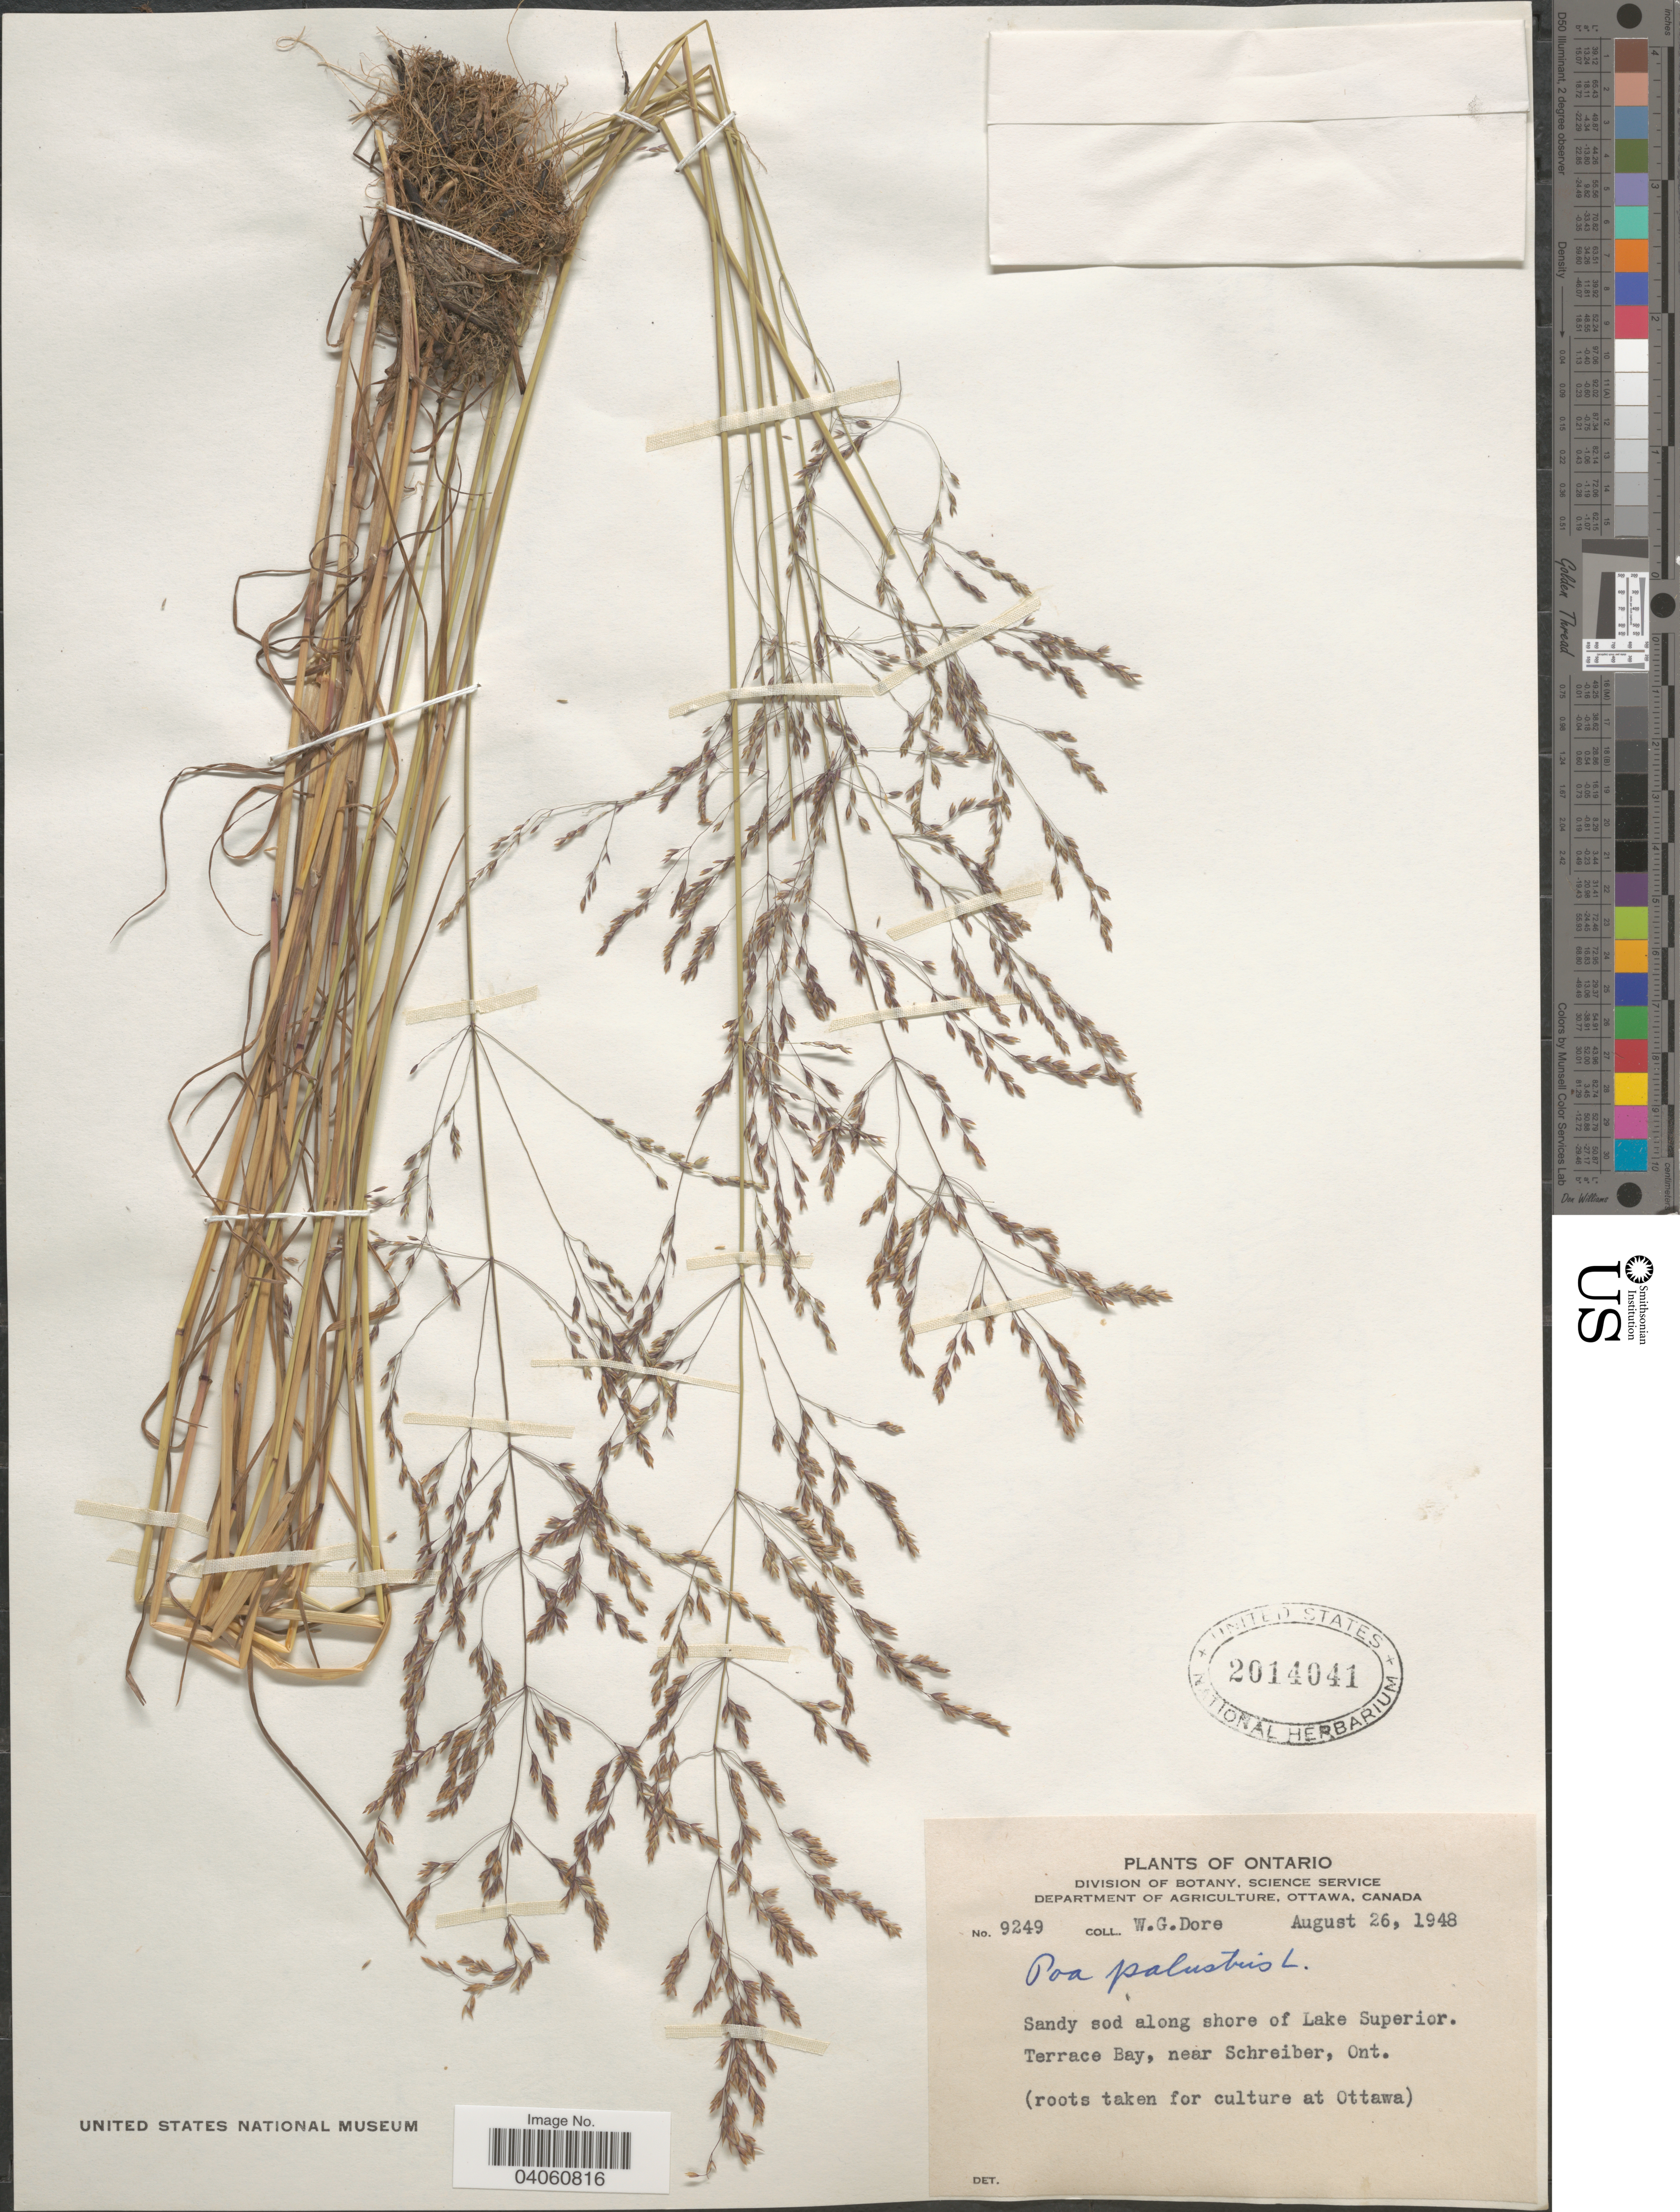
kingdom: Plantae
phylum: Tracheophyta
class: Liliopsida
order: Poales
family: Poaceae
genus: Poa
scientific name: Poa palustris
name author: L.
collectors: W. Dore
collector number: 9249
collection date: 1948-08-26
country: Canada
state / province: Ontario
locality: Along shore of Lake Superior. Terrace Bay, near Schreiber.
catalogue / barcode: US 2014041